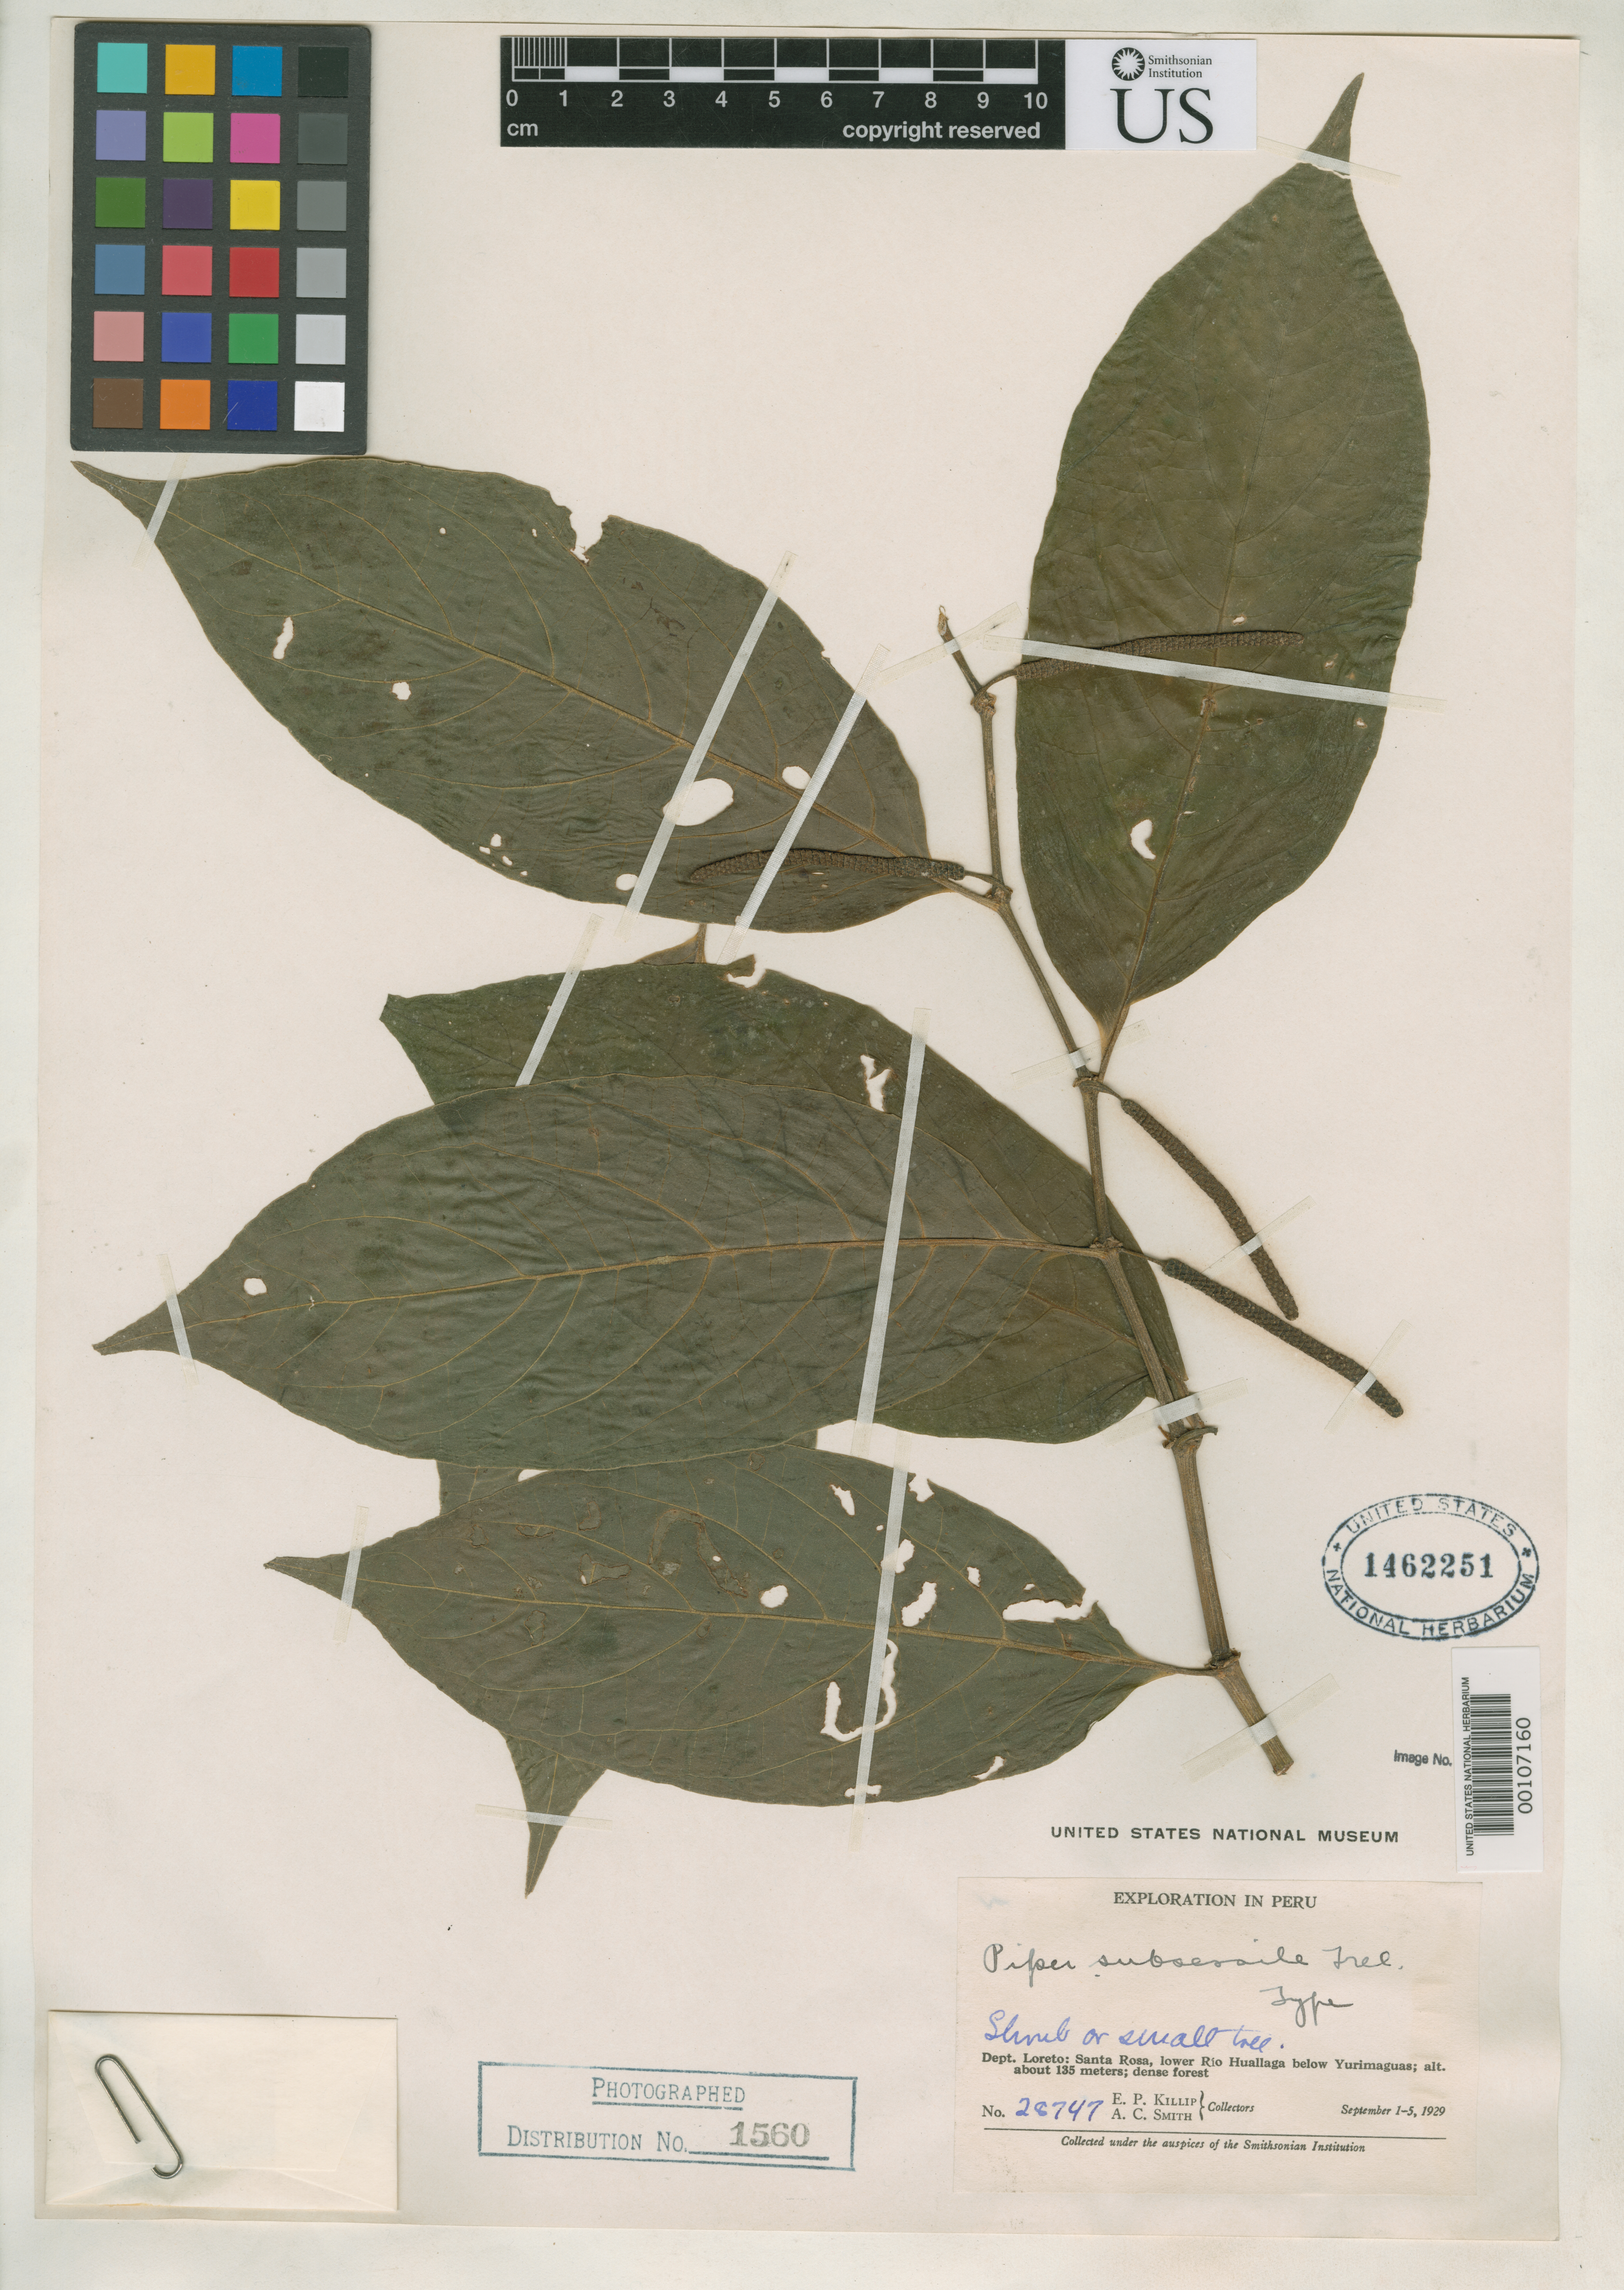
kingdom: Plantae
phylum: Tracheophyta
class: Magnoliopsida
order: Piperales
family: Piperaceae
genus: Piper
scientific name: Piper subsessile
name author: Trel. in J.F. Macbr.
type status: Holotype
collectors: E. P. Killip & A. C. Smith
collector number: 28747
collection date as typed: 01 Sep 1929 to 05 Sep 1929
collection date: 1929-09-01/1929-09-05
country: Peru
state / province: Loreto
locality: Santa Rosa, lower Rio Huallaga, below Yurimaguas.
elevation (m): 135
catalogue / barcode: US 1462251